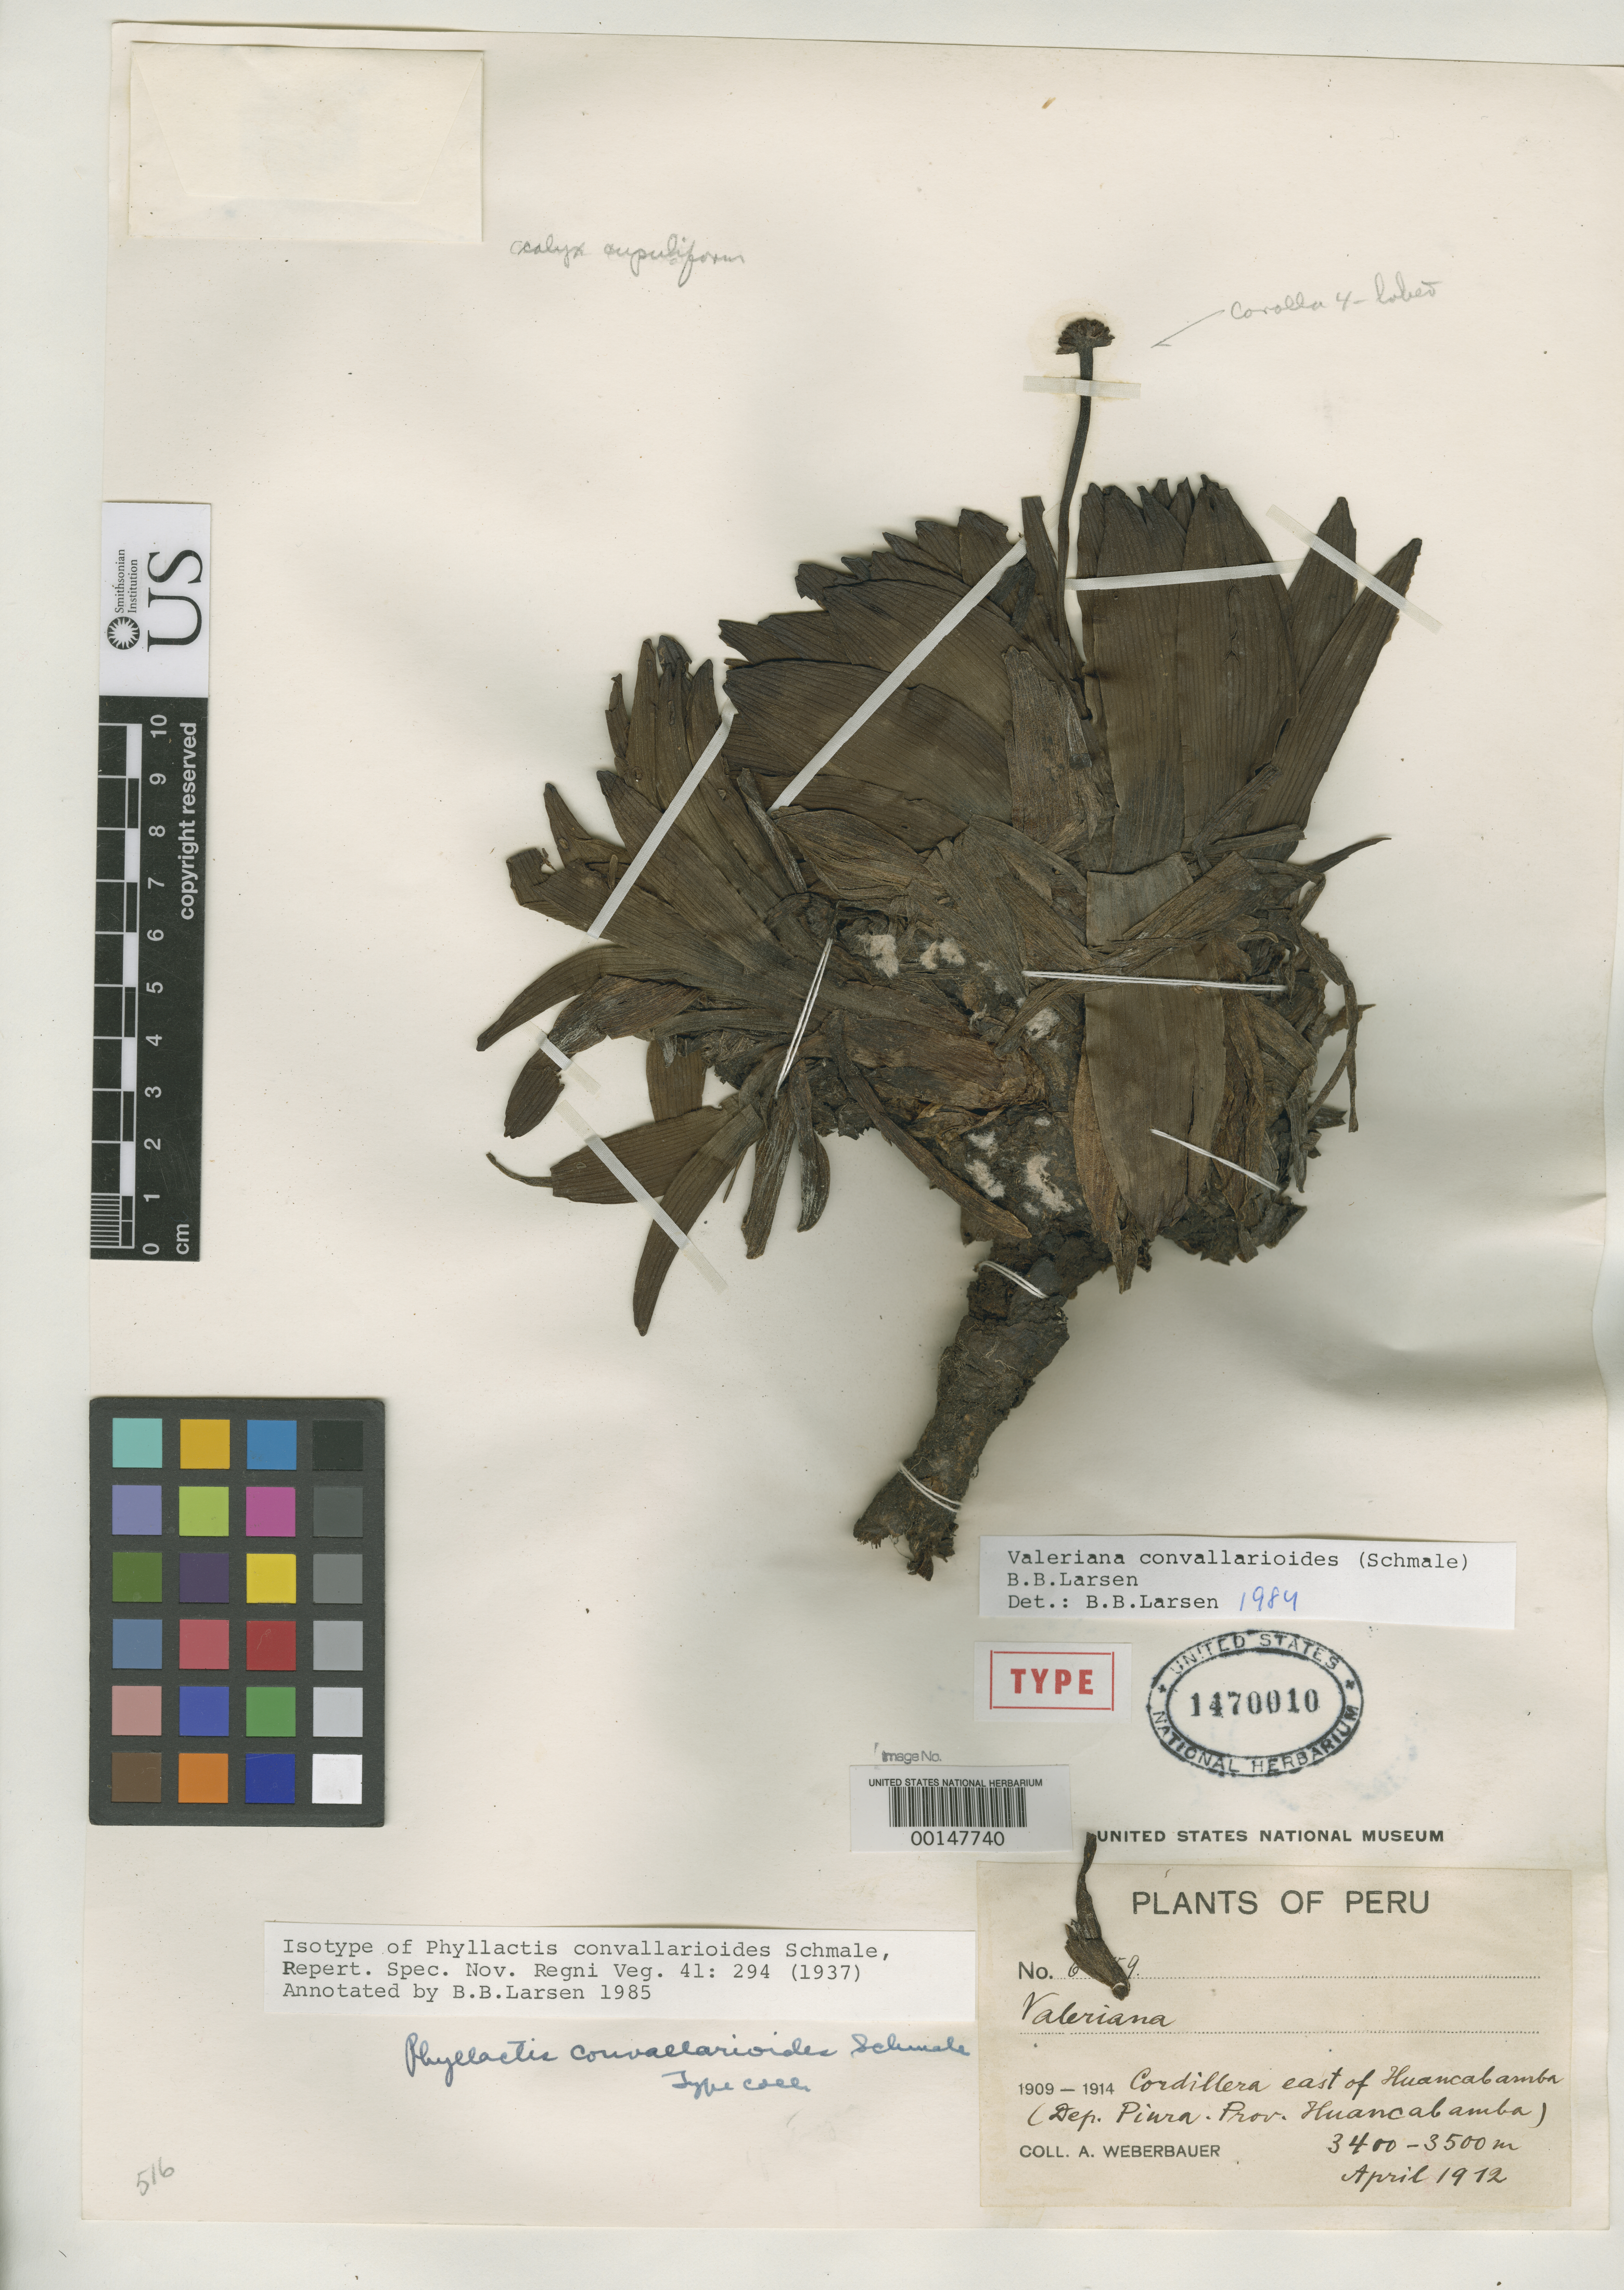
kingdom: Plantae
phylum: Tracheophyta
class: Magnoliopsida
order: Dipsacales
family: Caprifoliaceae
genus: Phyllactis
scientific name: Phyllactis convallarioides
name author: Schmale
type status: Isotype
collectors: A. Weberbauer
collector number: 6089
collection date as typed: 11 Apr 1912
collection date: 1912-04-11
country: Peru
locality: Huancabamba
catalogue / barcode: US 1470010